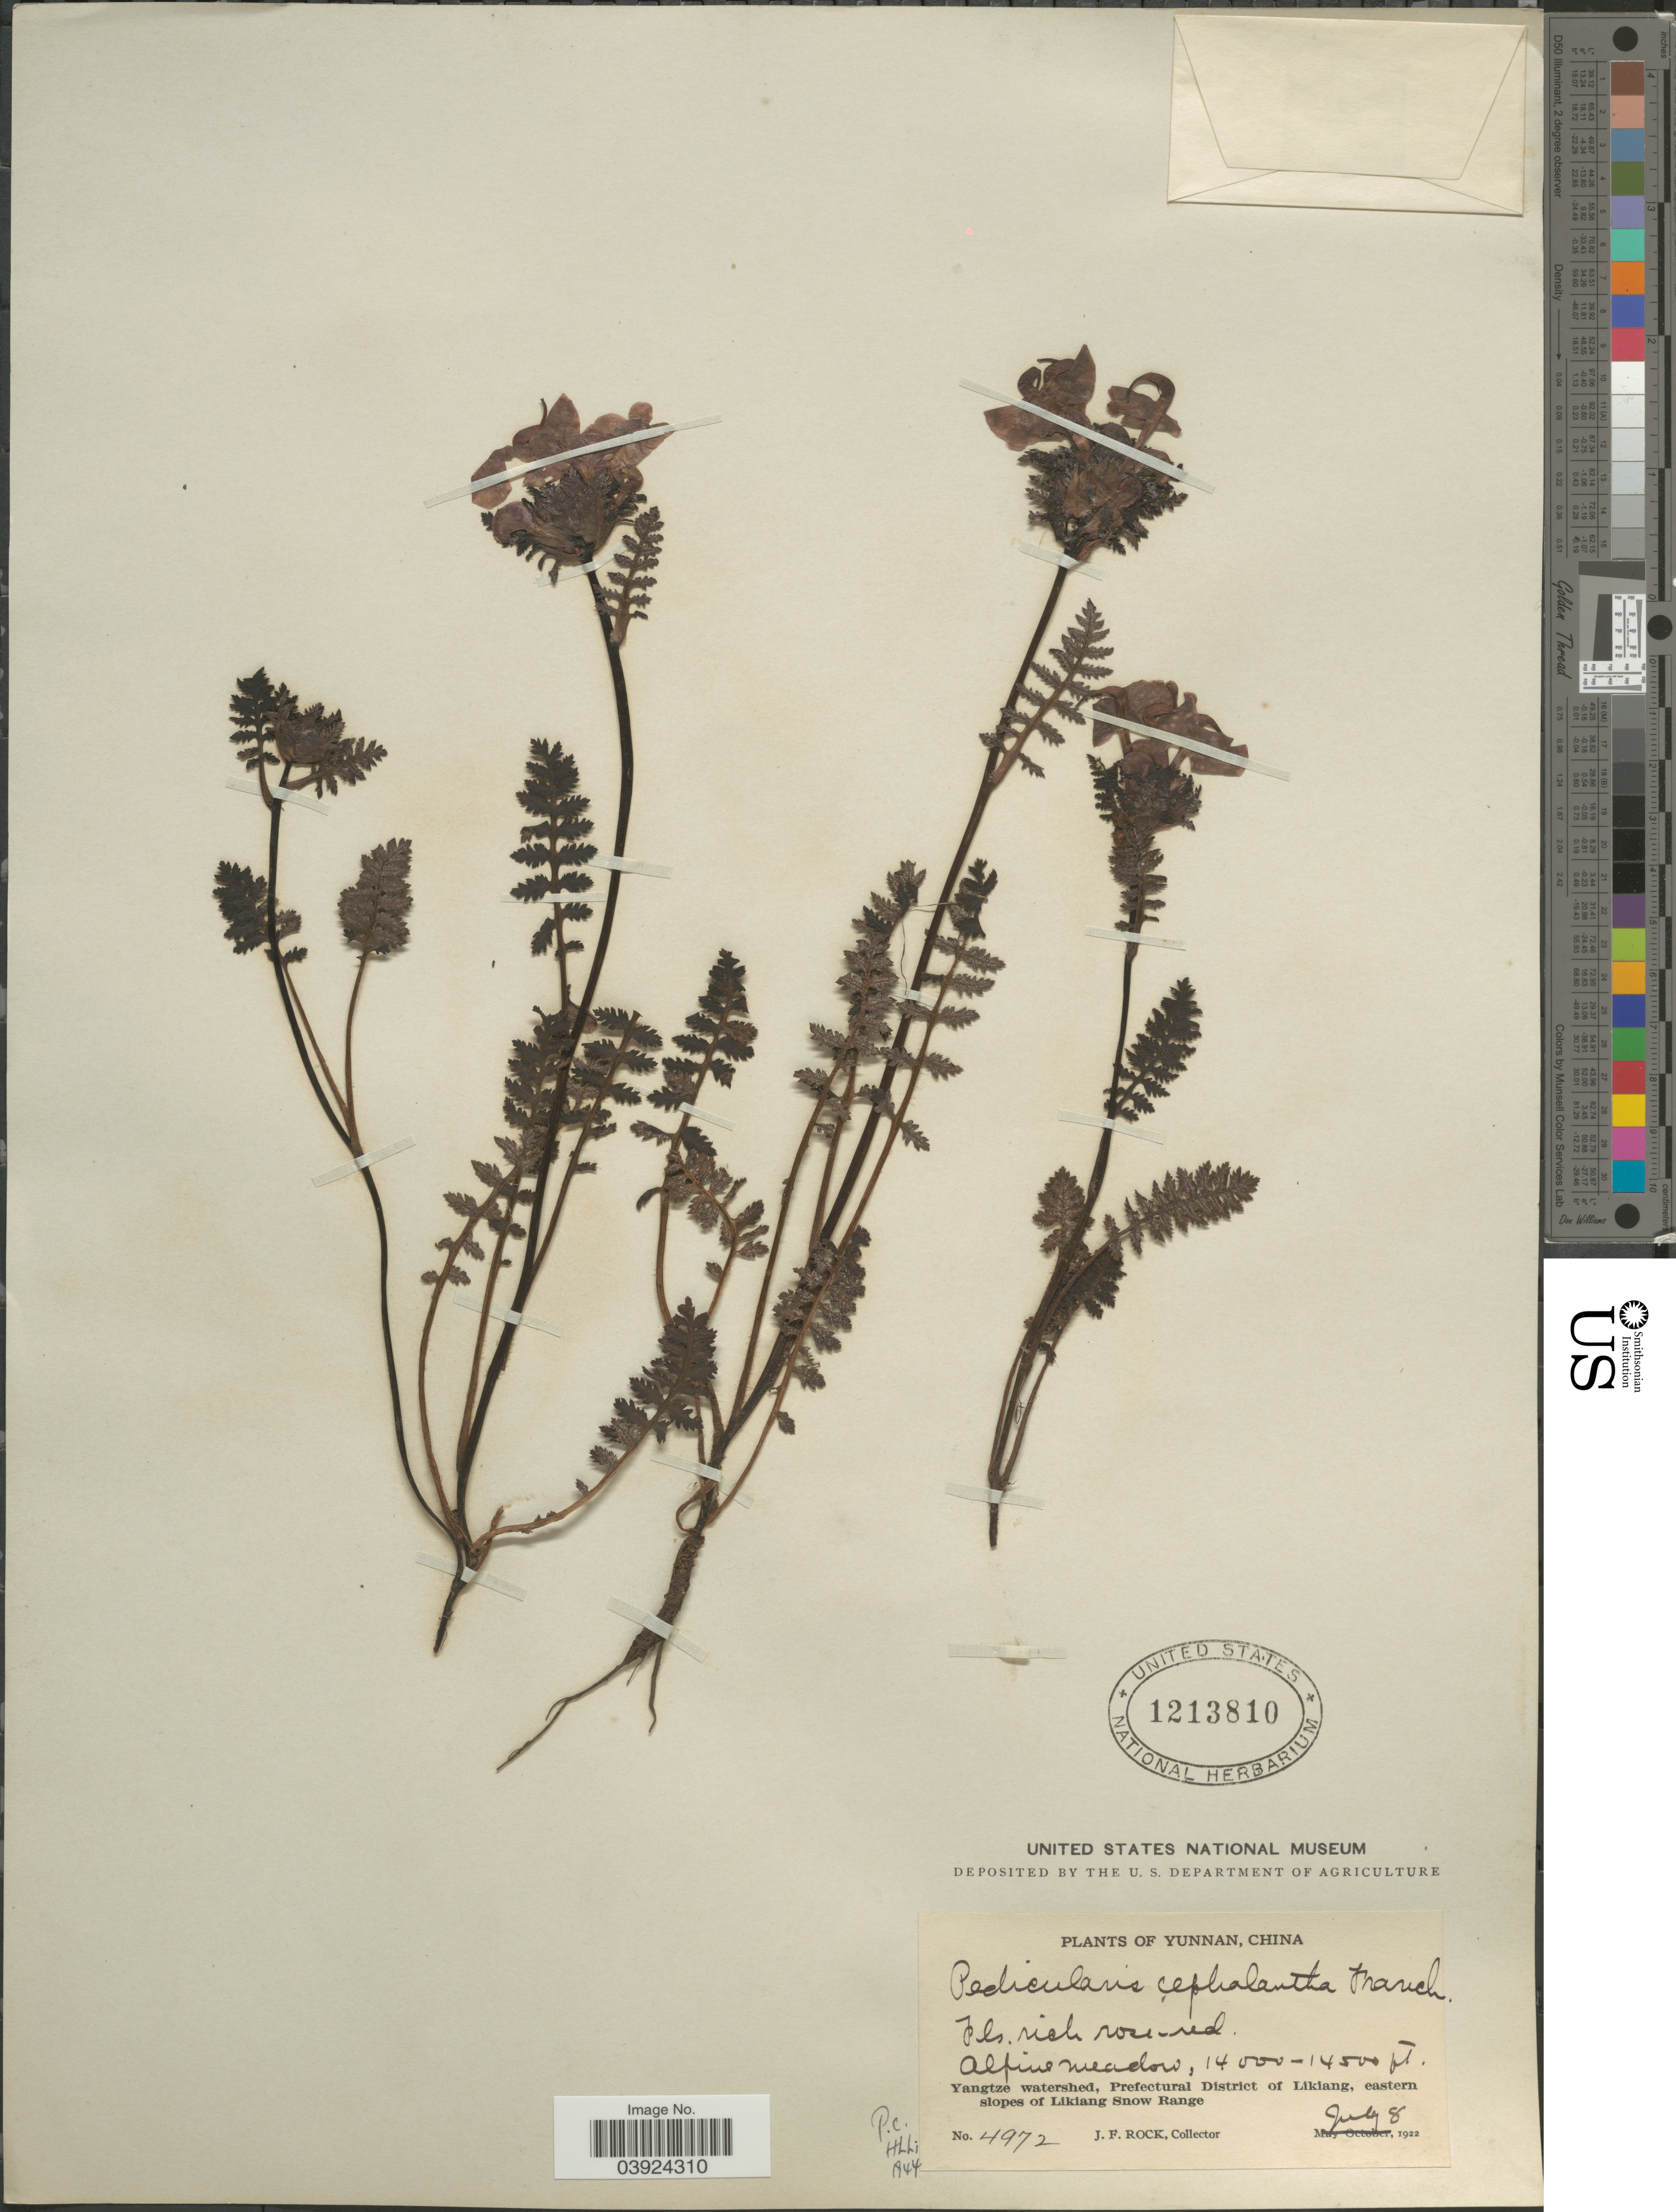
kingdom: Plantae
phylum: Tracheophyta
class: Magnoliopsida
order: Lamiales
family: Orobanchaceae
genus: Pedicularis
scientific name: Pedicularis cephalantha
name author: Franch. ex Maxim.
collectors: J. Rock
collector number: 4972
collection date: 1922-07-08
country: China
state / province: Yunnan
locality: Yangtze watershed, Prefectural District of Likiang, eastern slopes of Likiang Snow Range.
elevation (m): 4267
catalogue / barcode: US 1213810